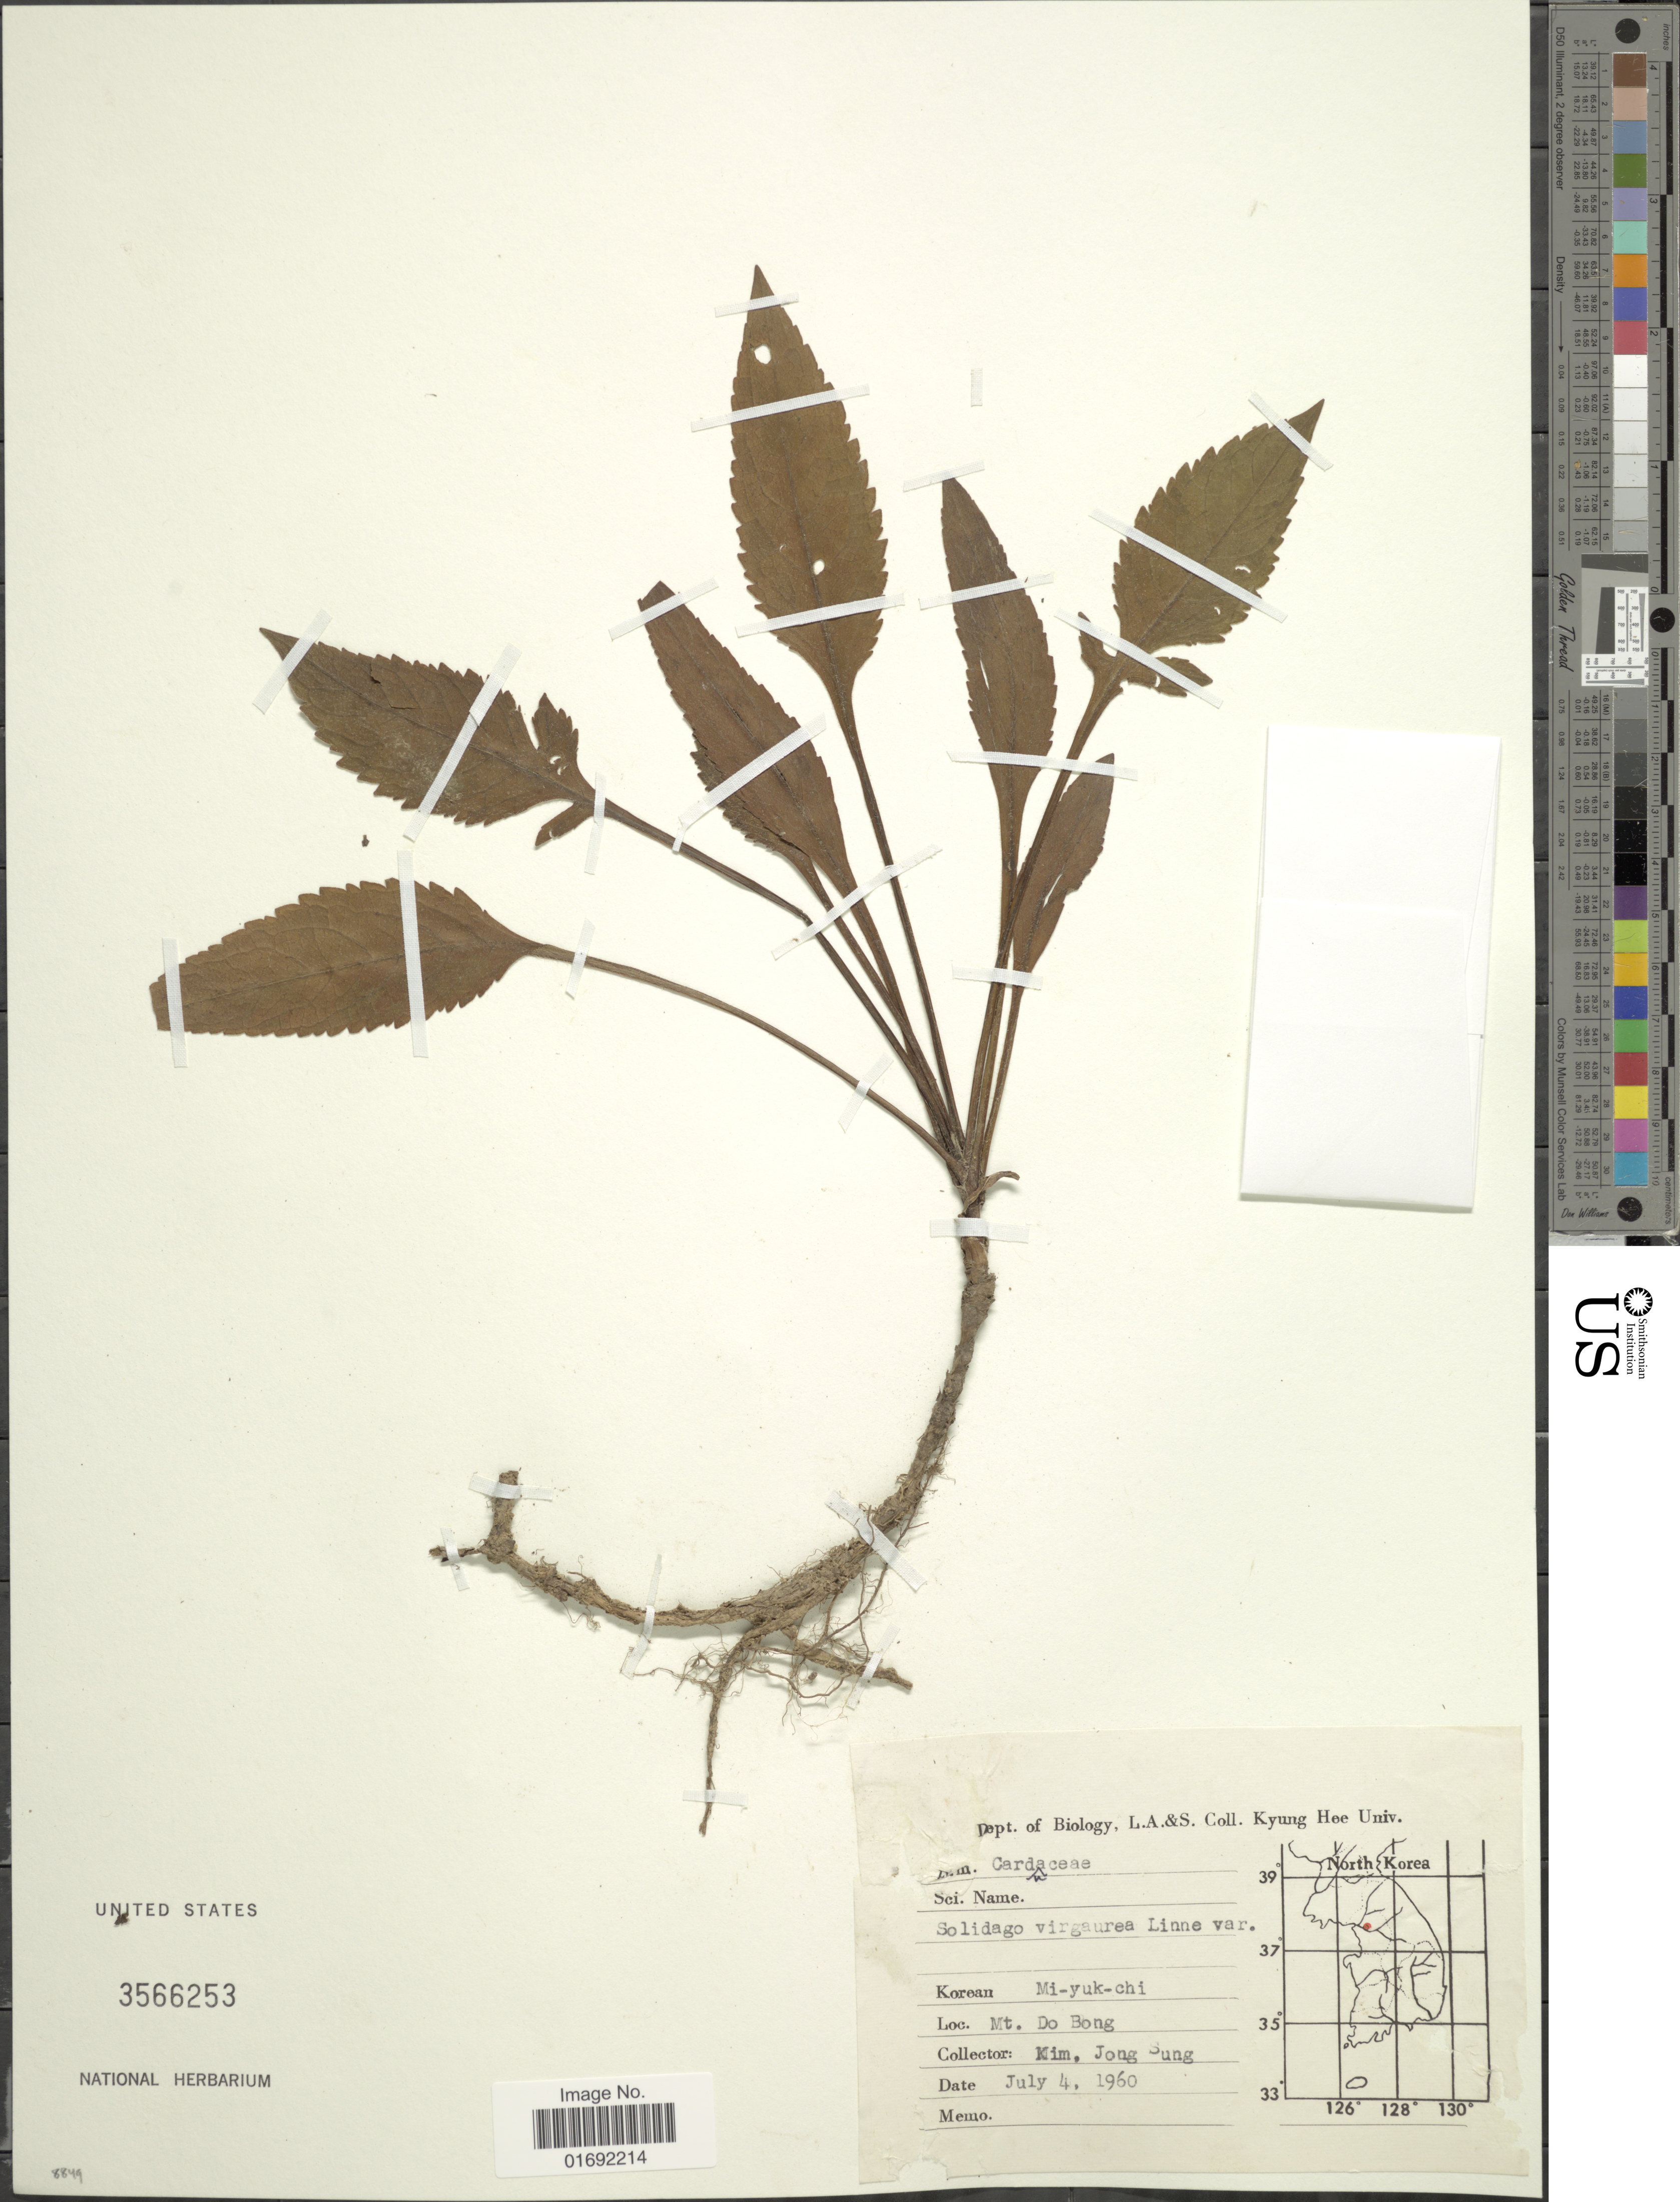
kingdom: Plantae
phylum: Tracheophyta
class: Magnoliopsida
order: Asterales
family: Asteraceae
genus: Solidago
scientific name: Solidago virgaurea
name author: L.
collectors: K. Jong Sung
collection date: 1960-07-04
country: South Korea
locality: Mt. Do Bong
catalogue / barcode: US 3566253